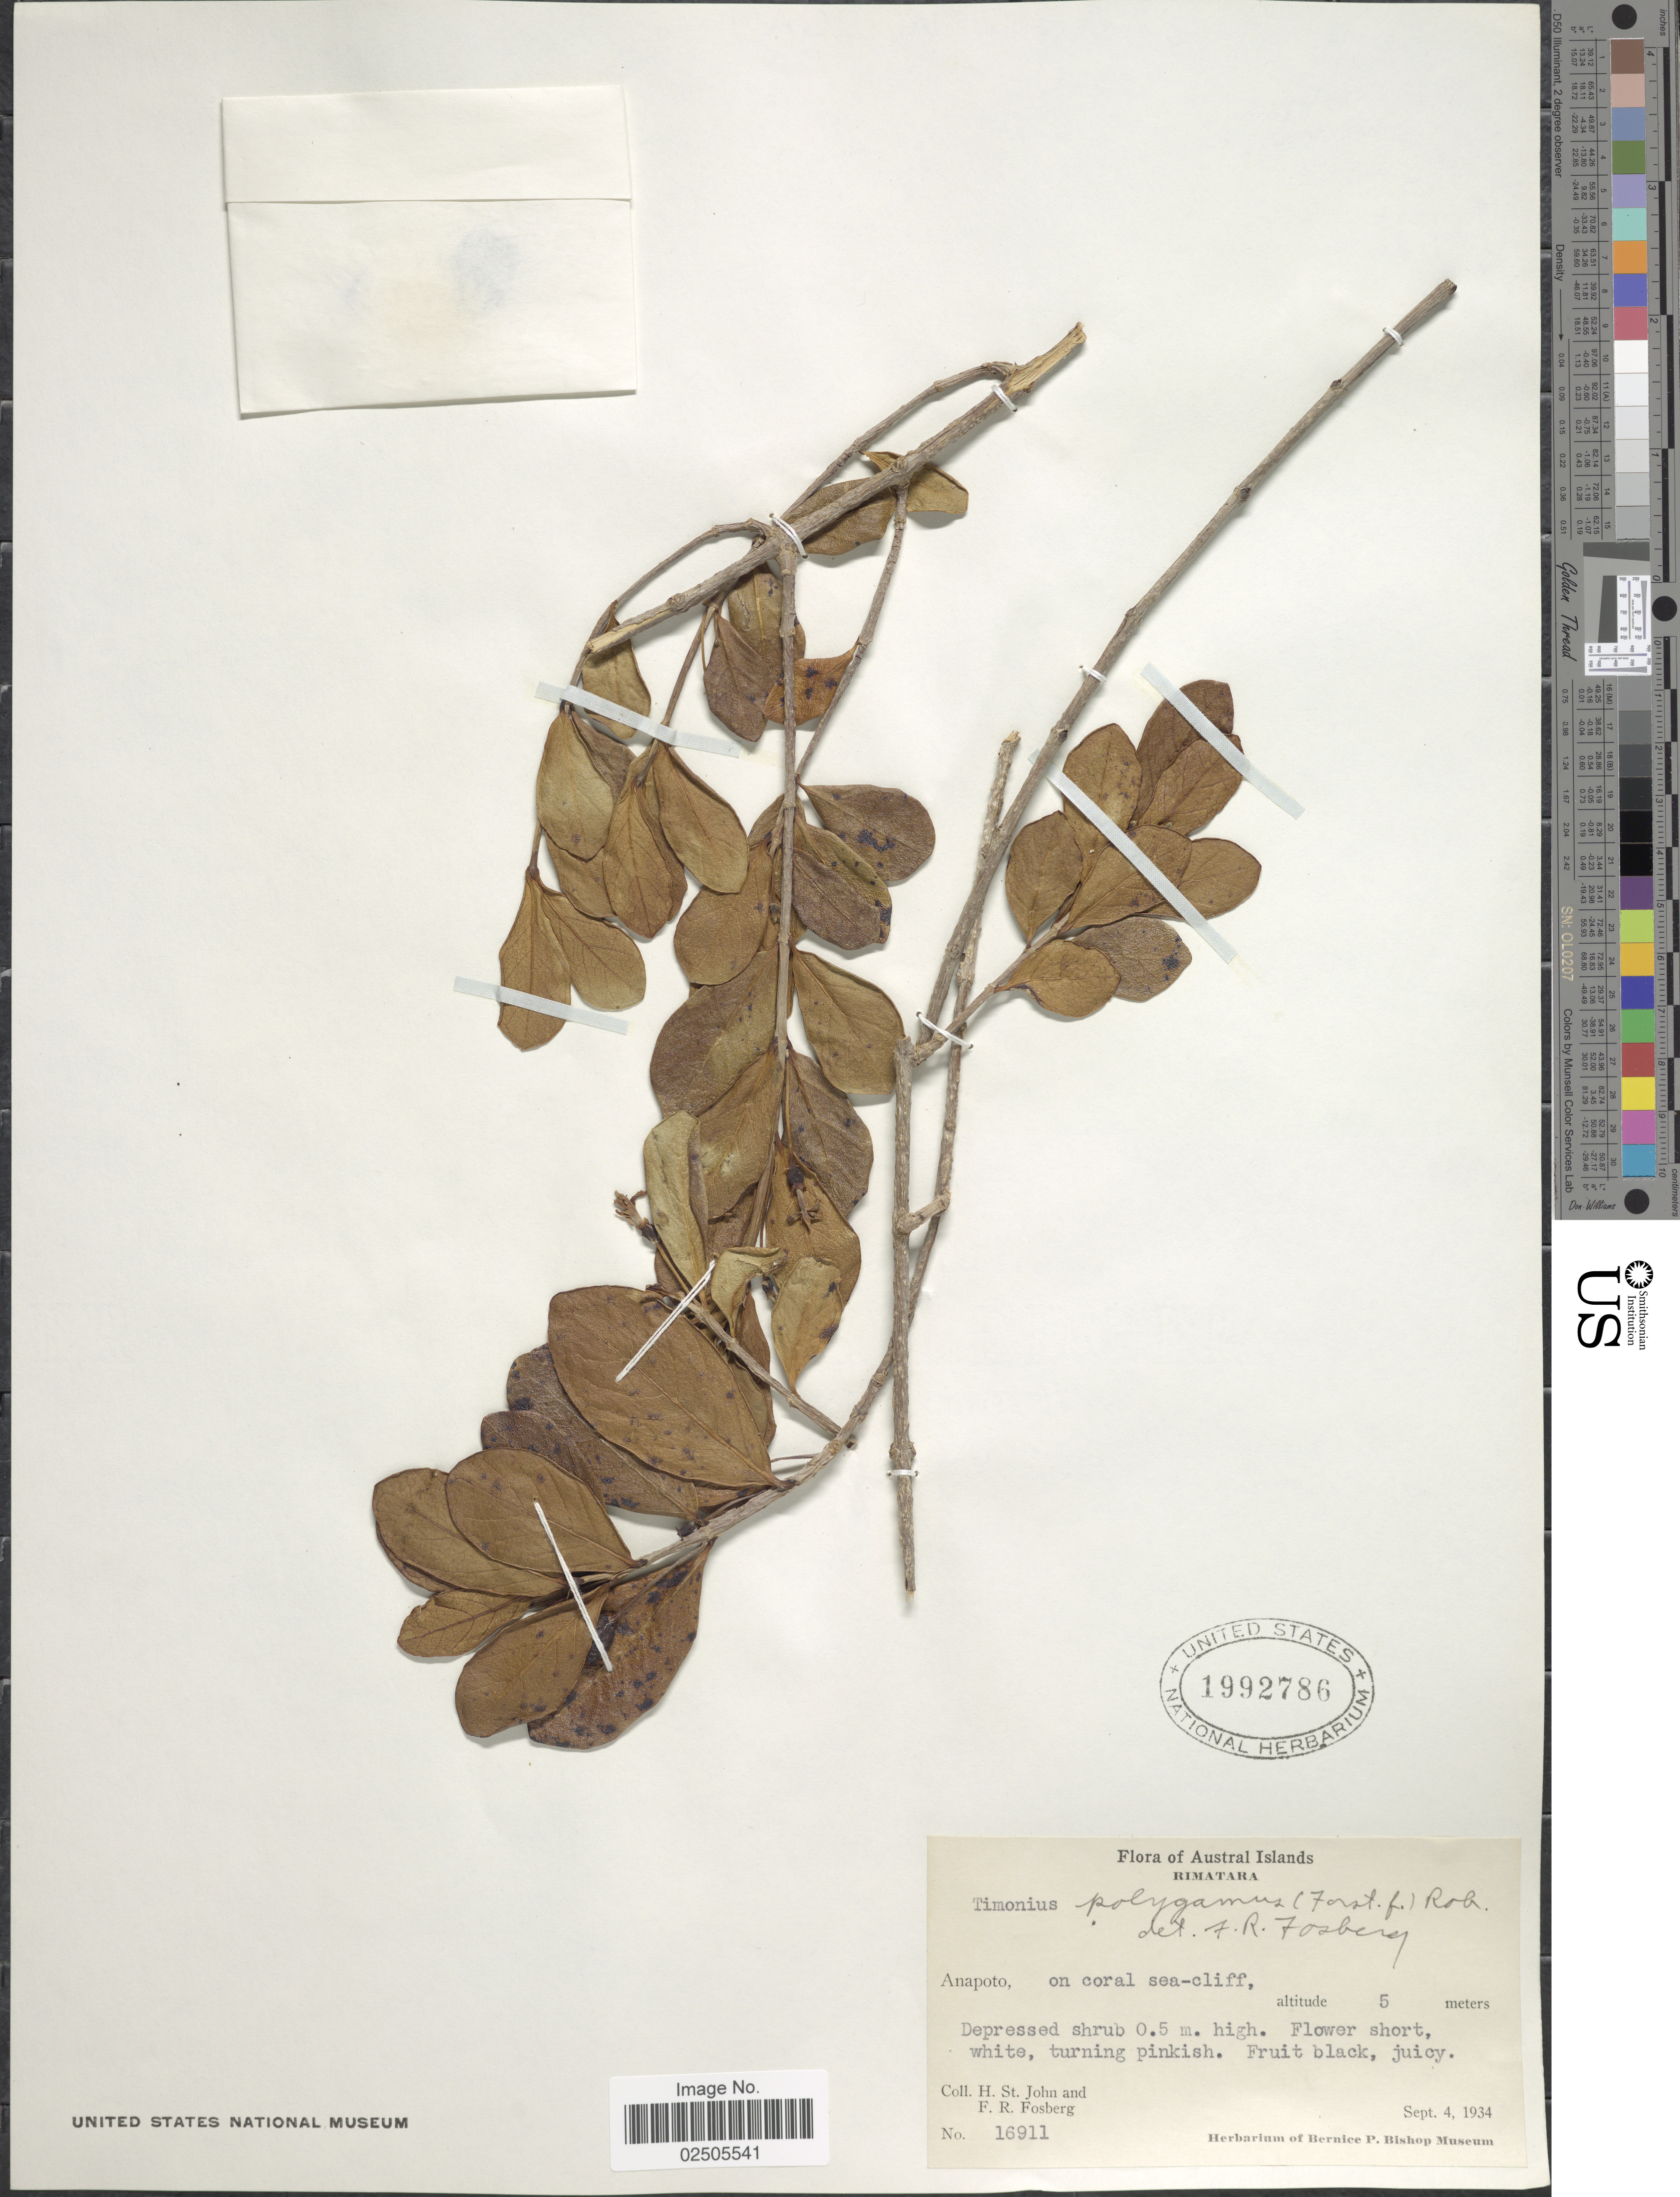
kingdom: Plantae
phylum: Tracheophyta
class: Magnoliopsida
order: Gentianales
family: Rubiaceae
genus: Timonius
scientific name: Timonius polygamus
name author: (G. Forst.) Rob.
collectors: H. St. John & F. R. Fosberg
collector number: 16911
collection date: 1934-09-04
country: French Polynesia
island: Rimatara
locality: Austral Islands, Rimatara, Anapoto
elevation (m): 5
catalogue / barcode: US 1992786